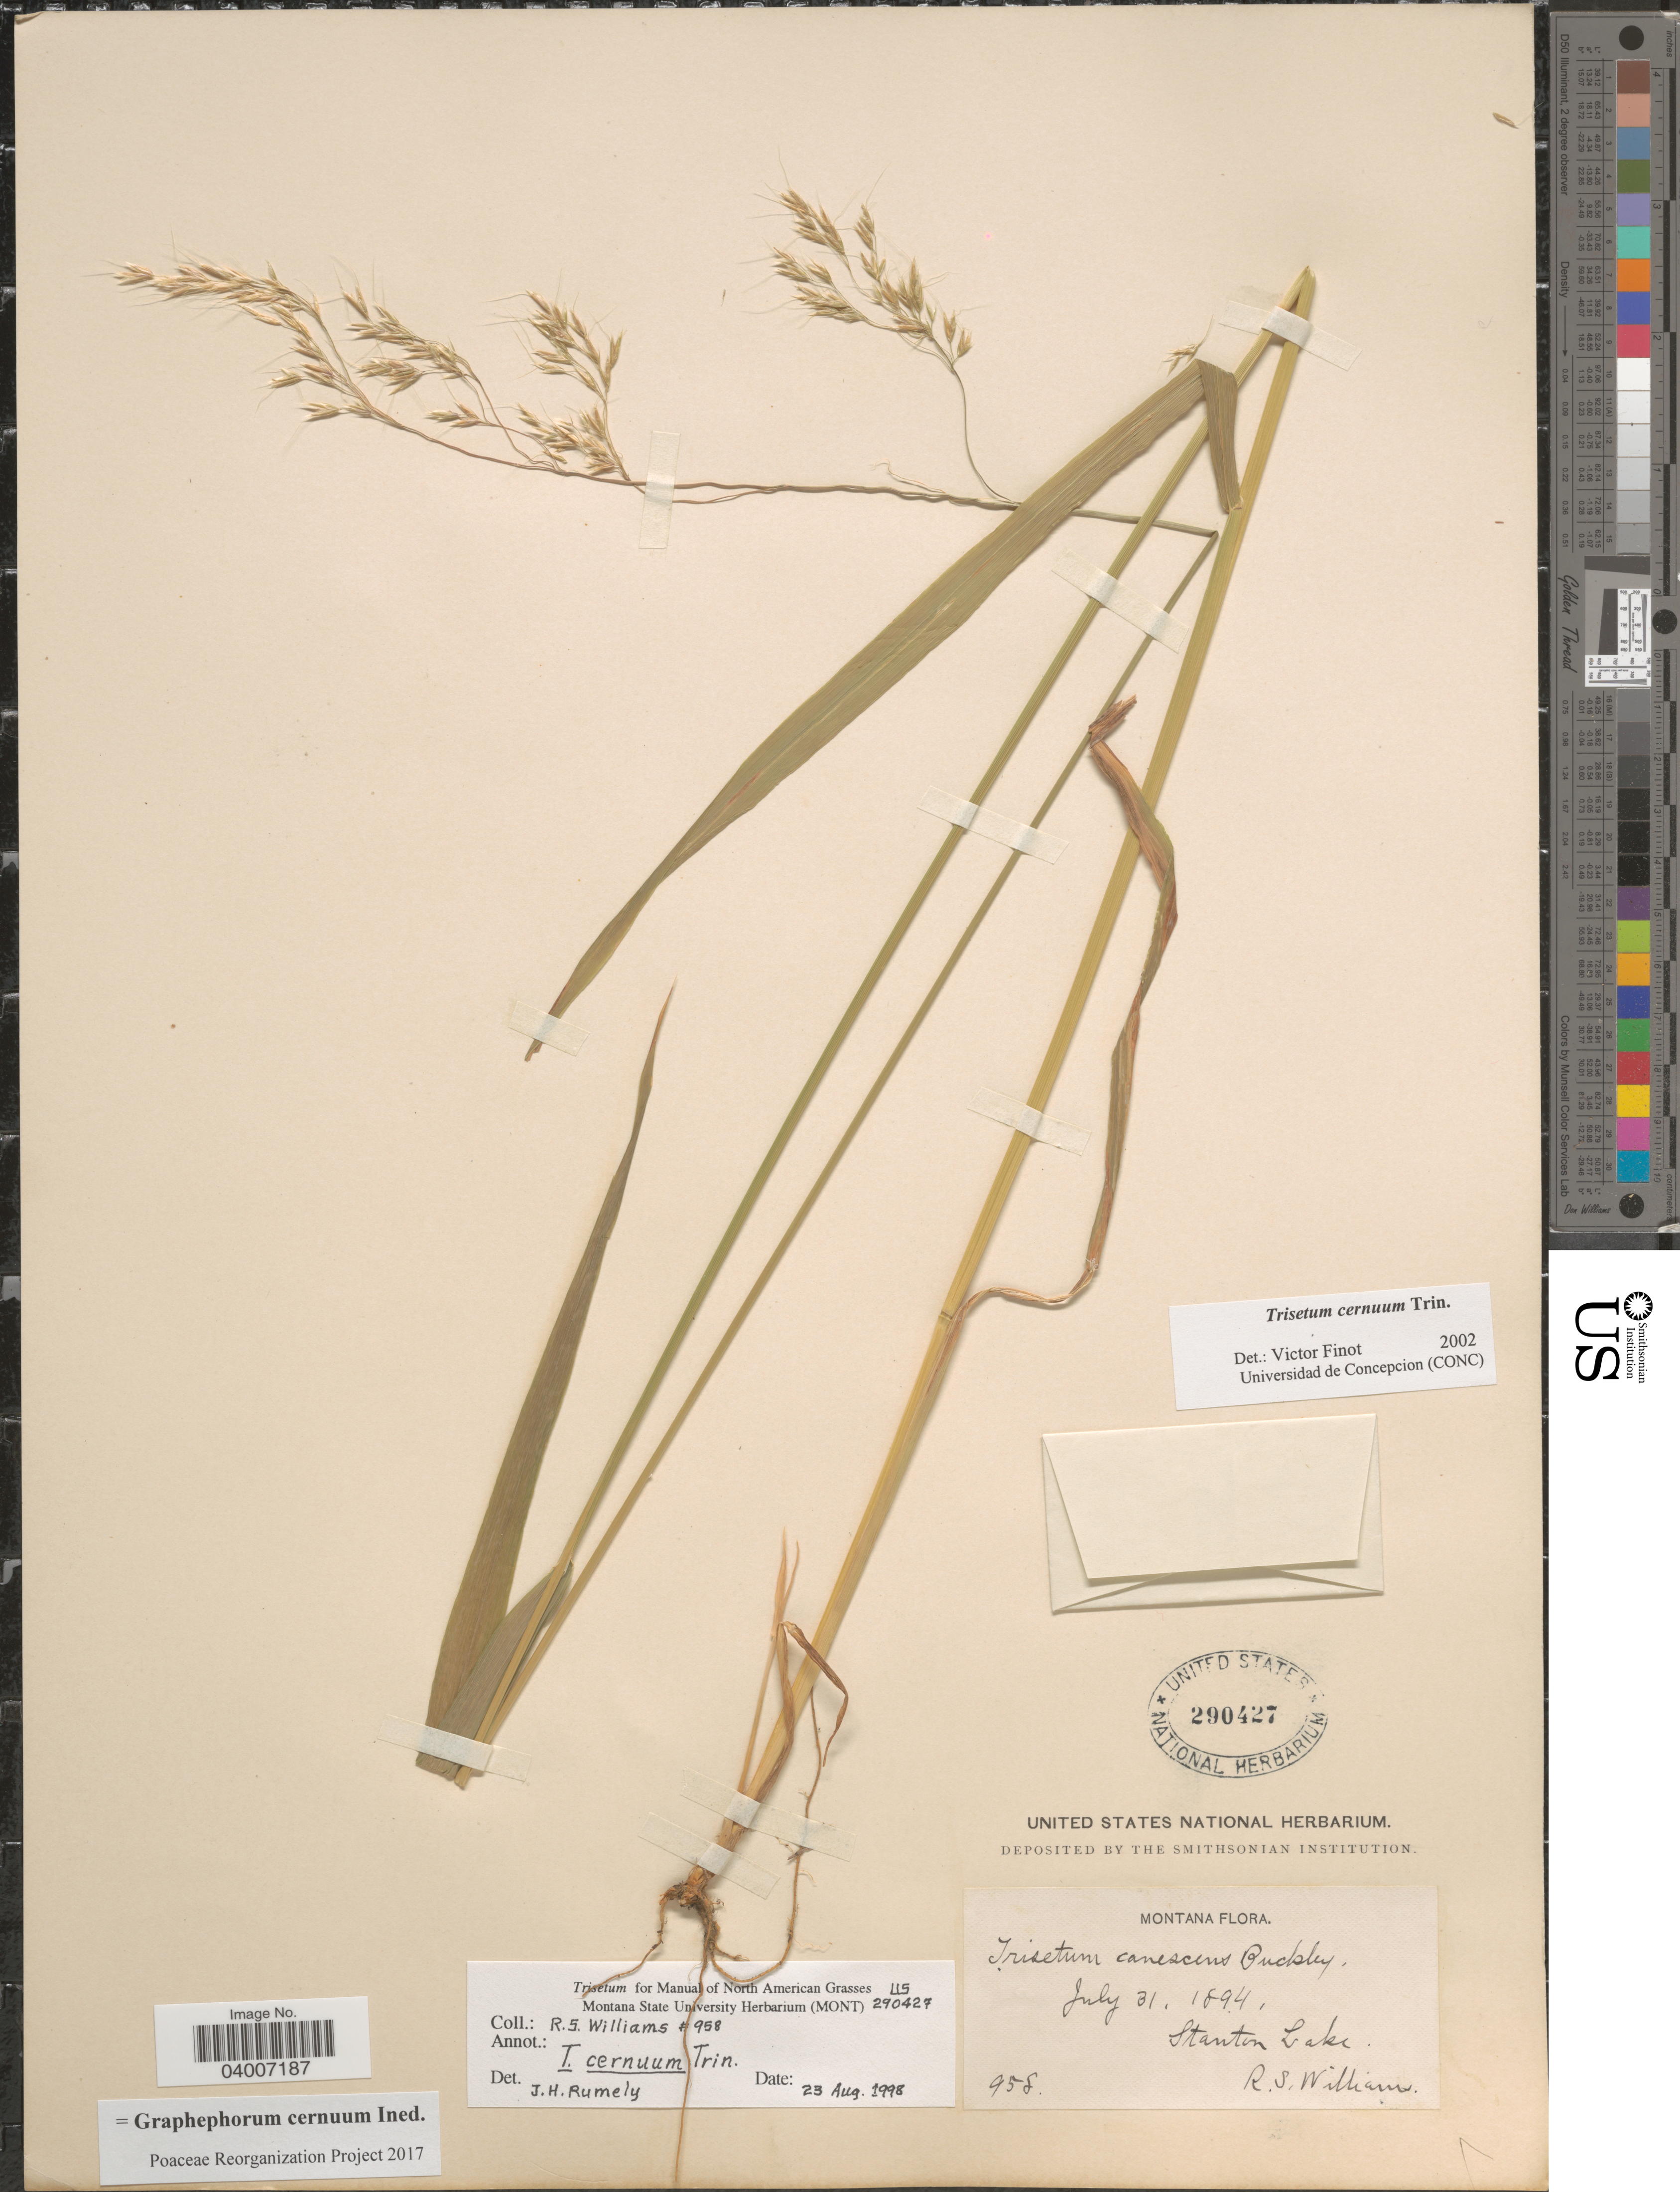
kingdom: Plantae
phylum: Tracheophyta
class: Liliopsida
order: Poales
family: Poaceae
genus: Graphephorum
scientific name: Graphephorum cernuum ined.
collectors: R. S. Williams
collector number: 958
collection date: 1894-07-31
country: United States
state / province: Montana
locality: Stanton Lake.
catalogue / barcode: US 290427